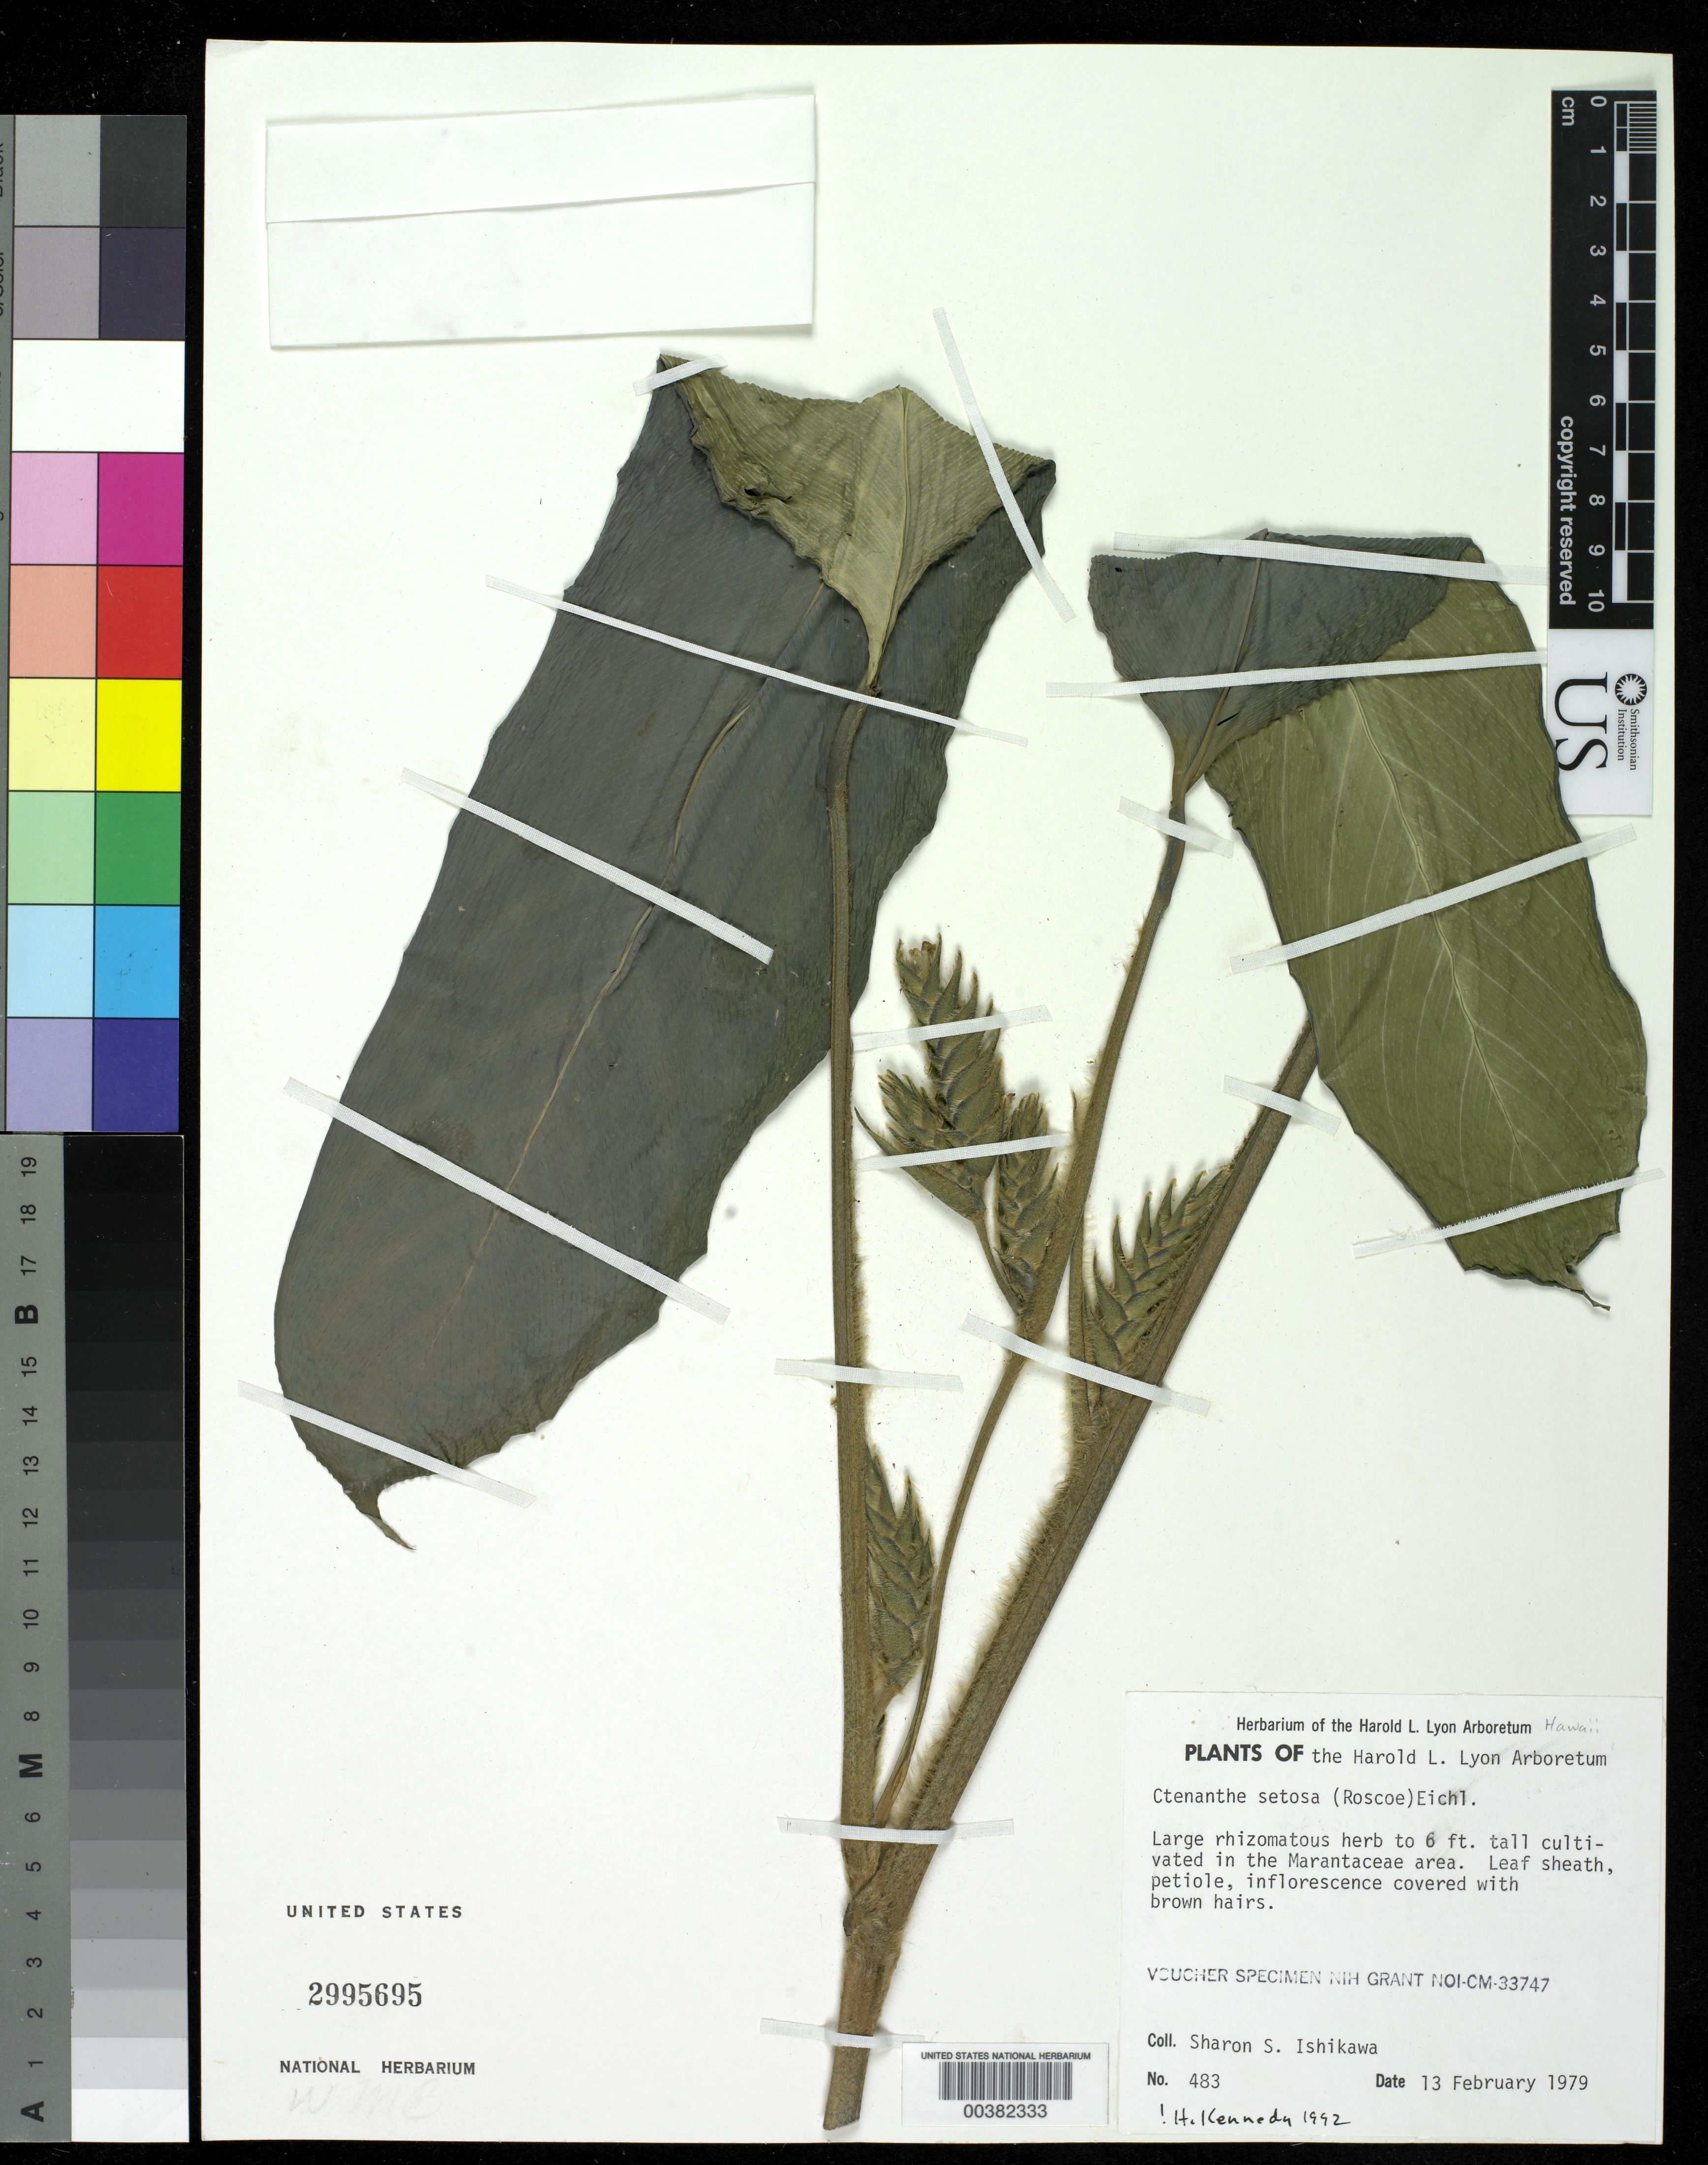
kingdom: Plantae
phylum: Tracheophyta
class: Liliopsida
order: Zingiberales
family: Marantaceae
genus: Ctenanthe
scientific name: Ctenanthe setosa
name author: Eichler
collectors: S. S. Ishikawa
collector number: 483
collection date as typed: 13 Feb 1979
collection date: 1979-02-13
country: United States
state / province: Hawaii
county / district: Honolulu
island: Oahu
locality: Plants of the harold l. lyon arboretum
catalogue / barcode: US 2995695